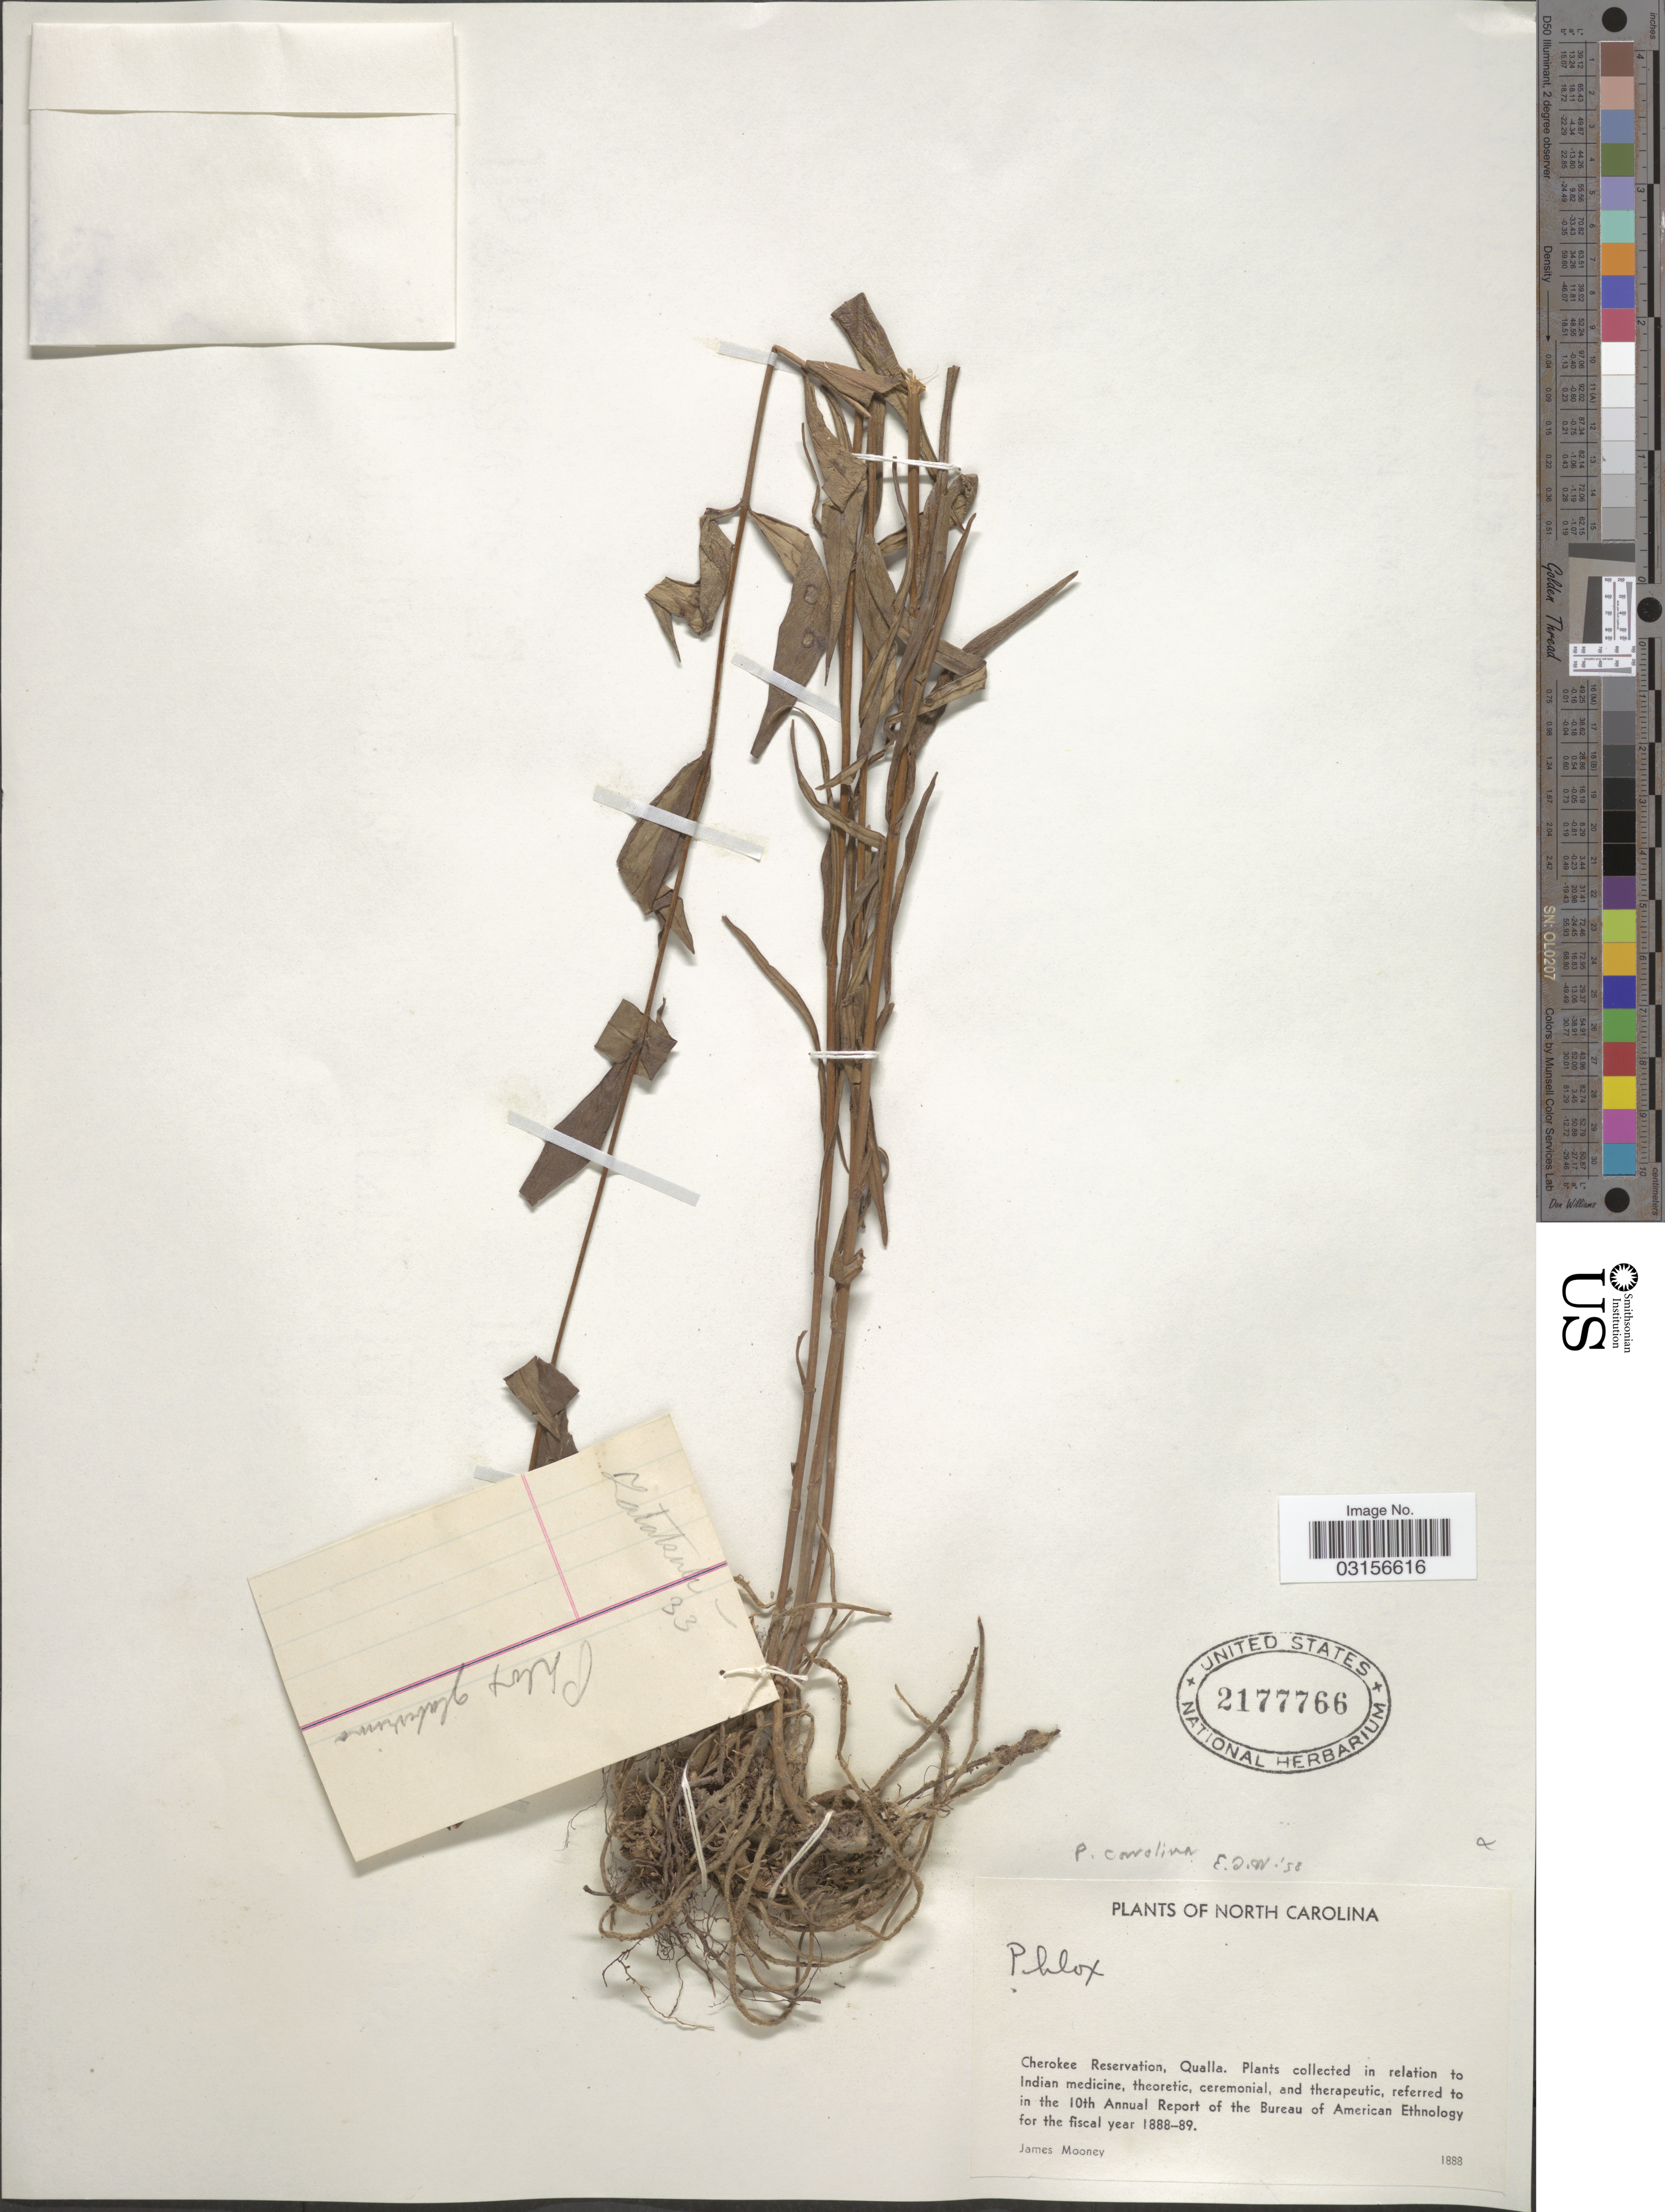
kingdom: Plantae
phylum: Tracheophyta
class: Magnoliopsida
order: Ericales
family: Polemoniaceae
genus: Phlox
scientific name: Phlox carolina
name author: L.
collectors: J. Mooney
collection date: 1888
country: United States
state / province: North Carolina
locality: Cherokee Reservation, Qualla.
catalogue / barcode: US 2177766